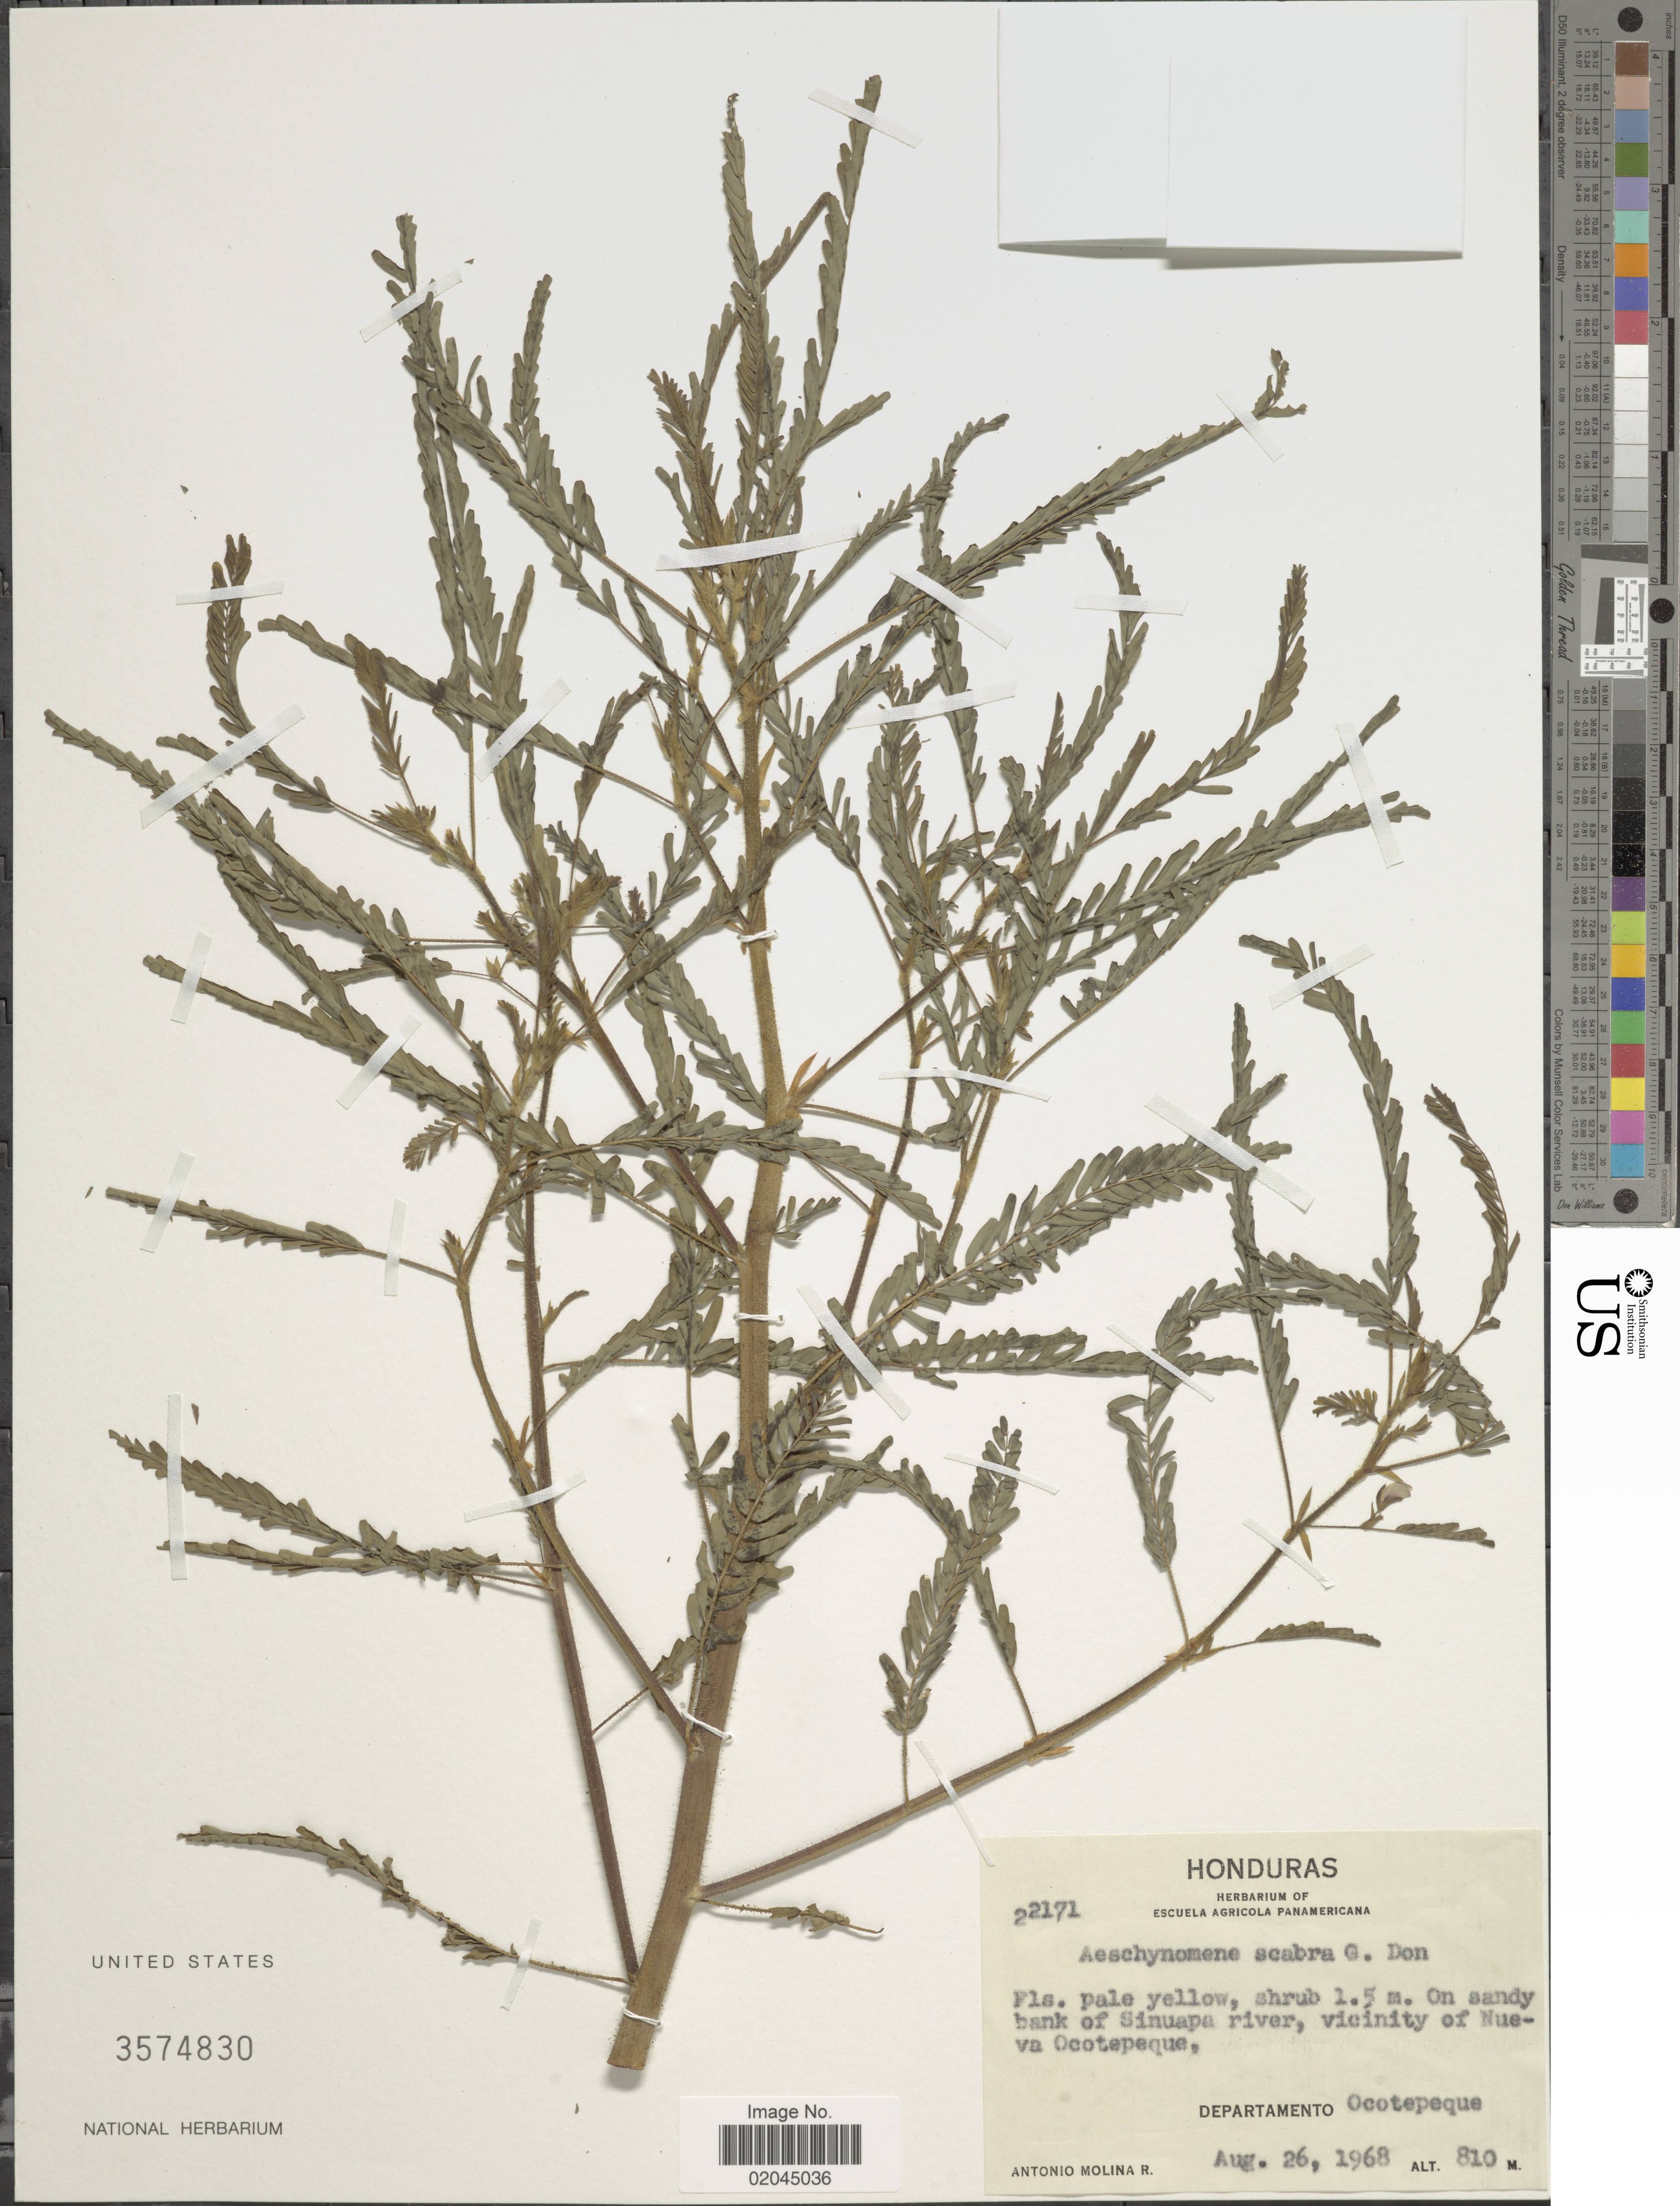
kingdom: Plantae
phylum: Tracheophyta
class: Magnoliopsida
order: Fabales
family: Fabaceae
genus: Aeschynomene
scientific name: Aeschynomene scabra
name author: G. Don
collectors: A. Molina R.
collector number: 22171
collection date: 1968-08-26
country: Honduras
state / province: Ocotepeque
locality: On sandy bank of Sinuapa river, vicinity of Nueva Ocotepeque, Departamento Ocotepeque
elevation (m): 810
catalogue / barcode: US 3574830